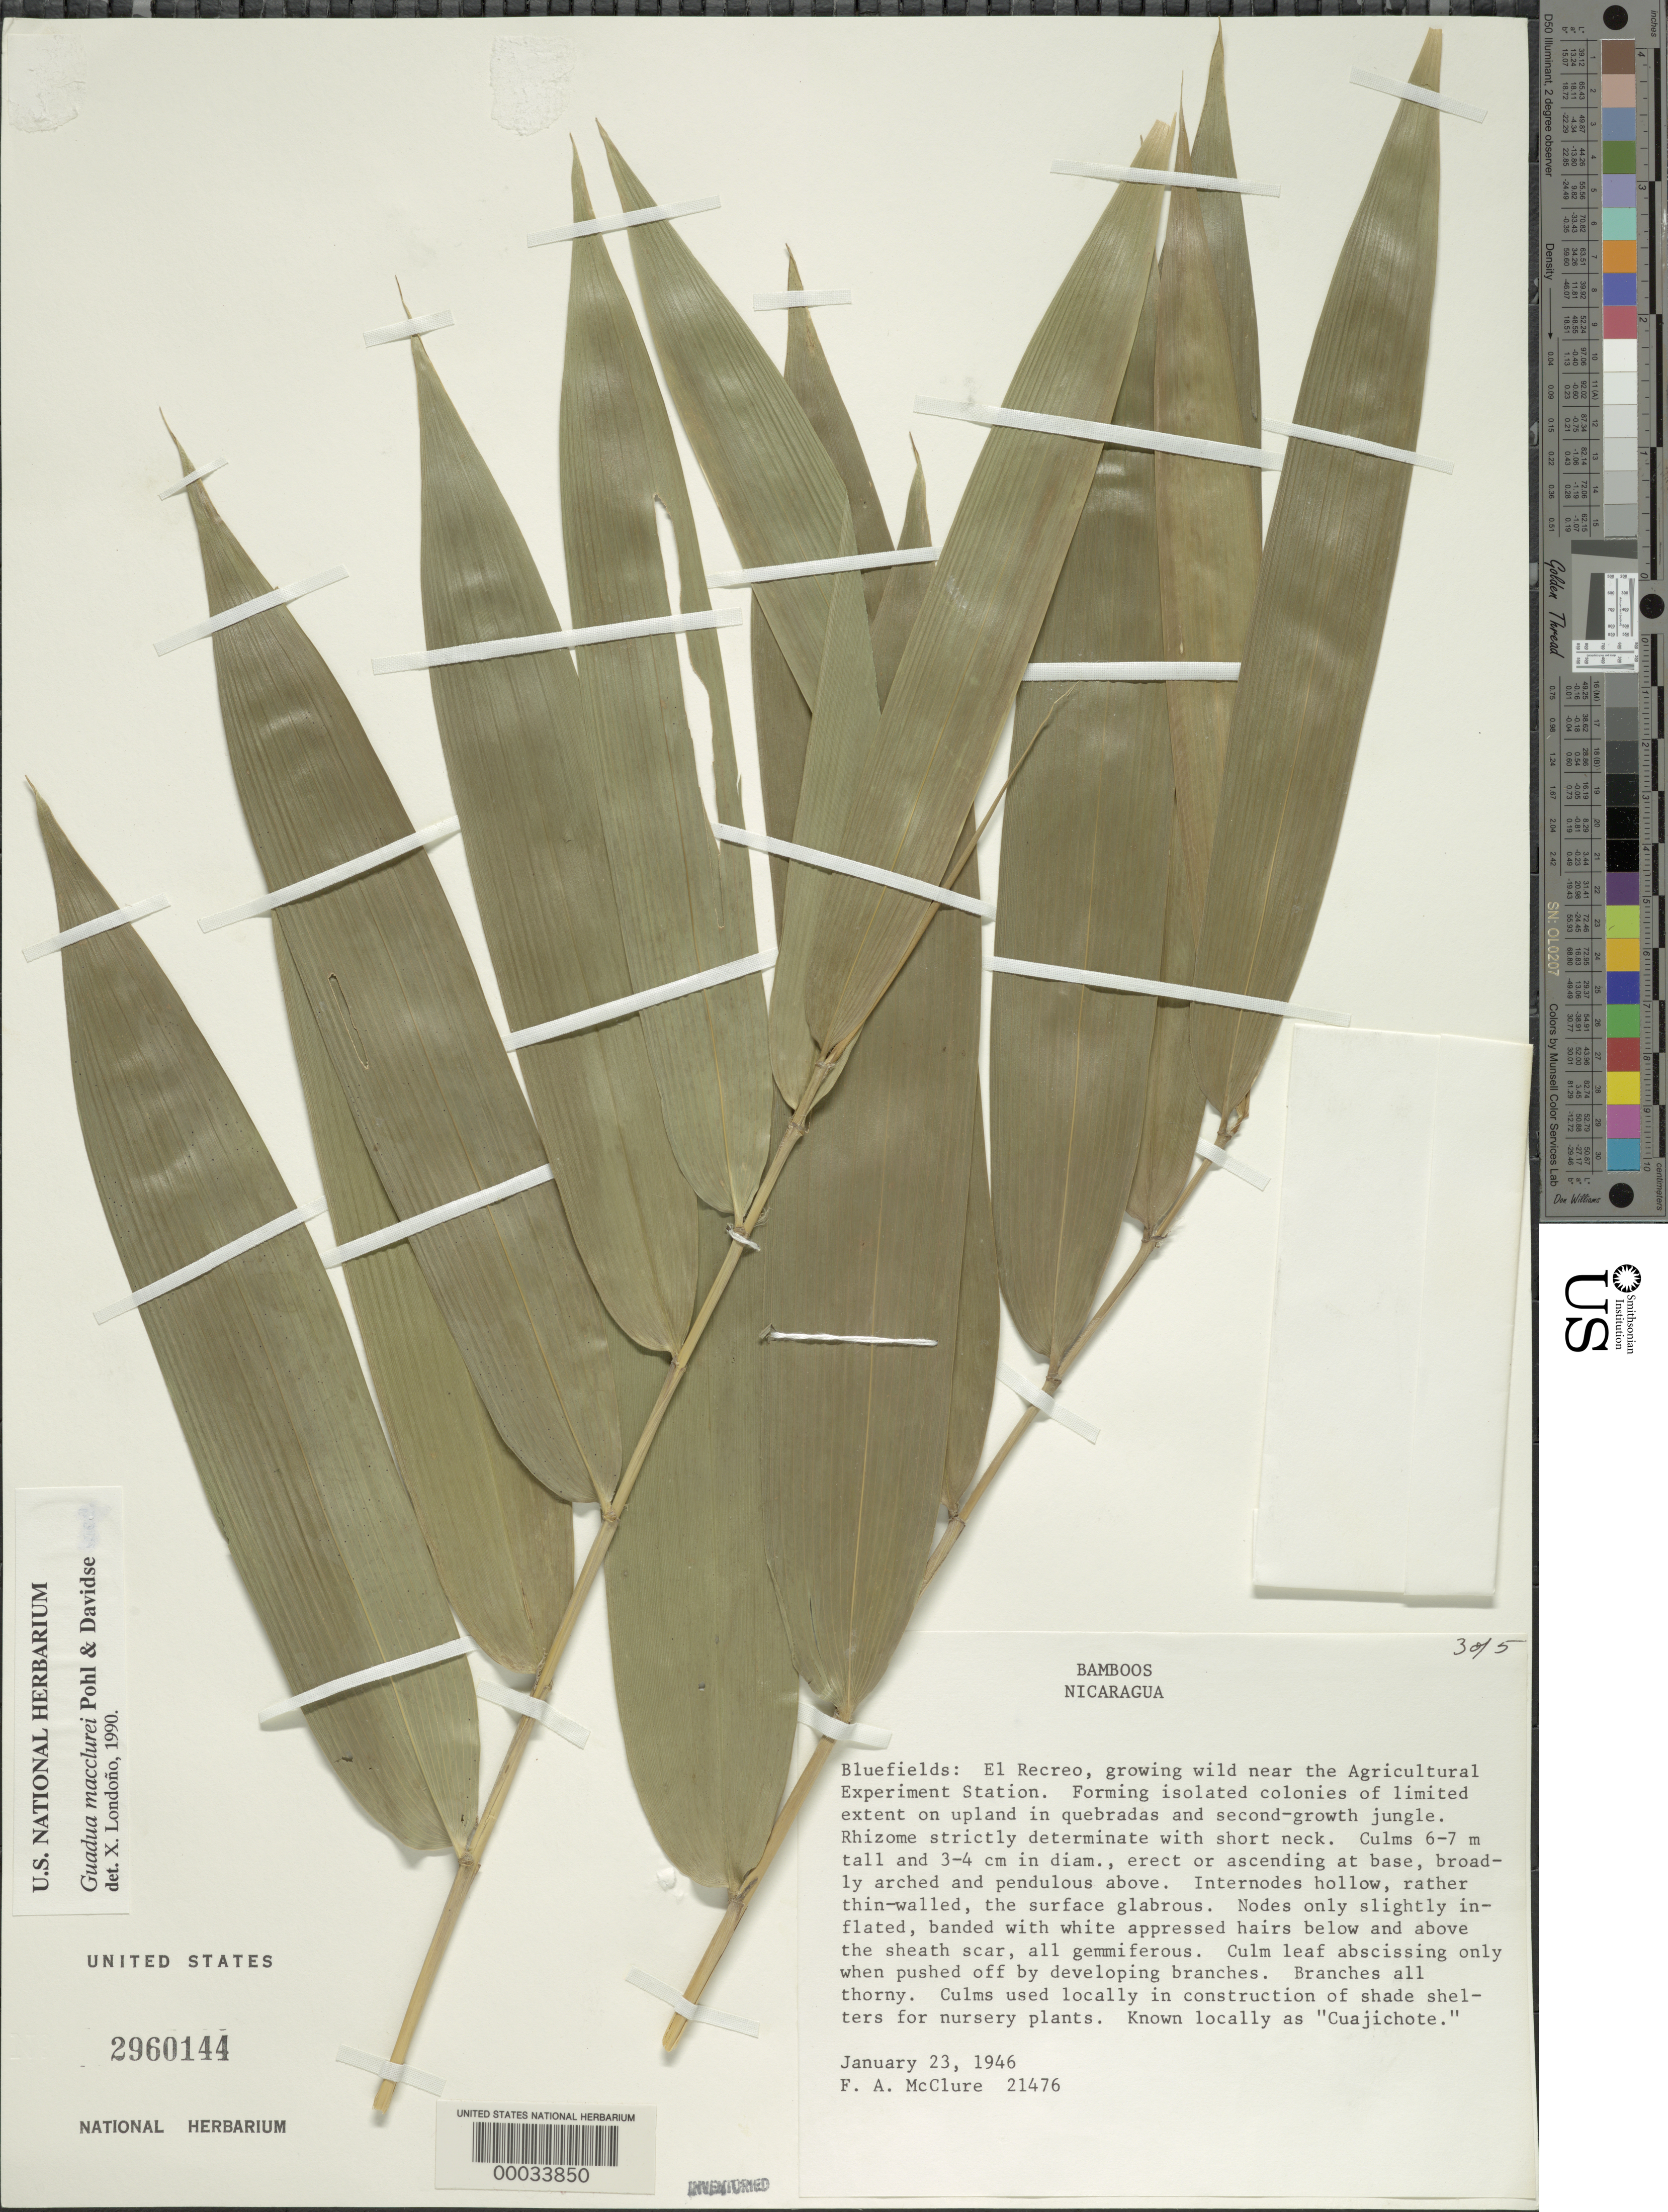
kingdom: Plantae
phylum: Tracheophyta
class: Liliopsida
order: Poales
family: Poaceae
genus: Guadua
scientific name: Guadua macclurei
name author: R.W. Pohl & Davidse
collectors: F. A. McClure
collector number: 21476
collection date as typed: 23 Jan 1946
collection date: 1946-01-23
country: Nicaragua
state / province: Atlántico Sur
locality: Bluefields: el recreo, agr. expt. st.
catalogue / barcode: US 2960144